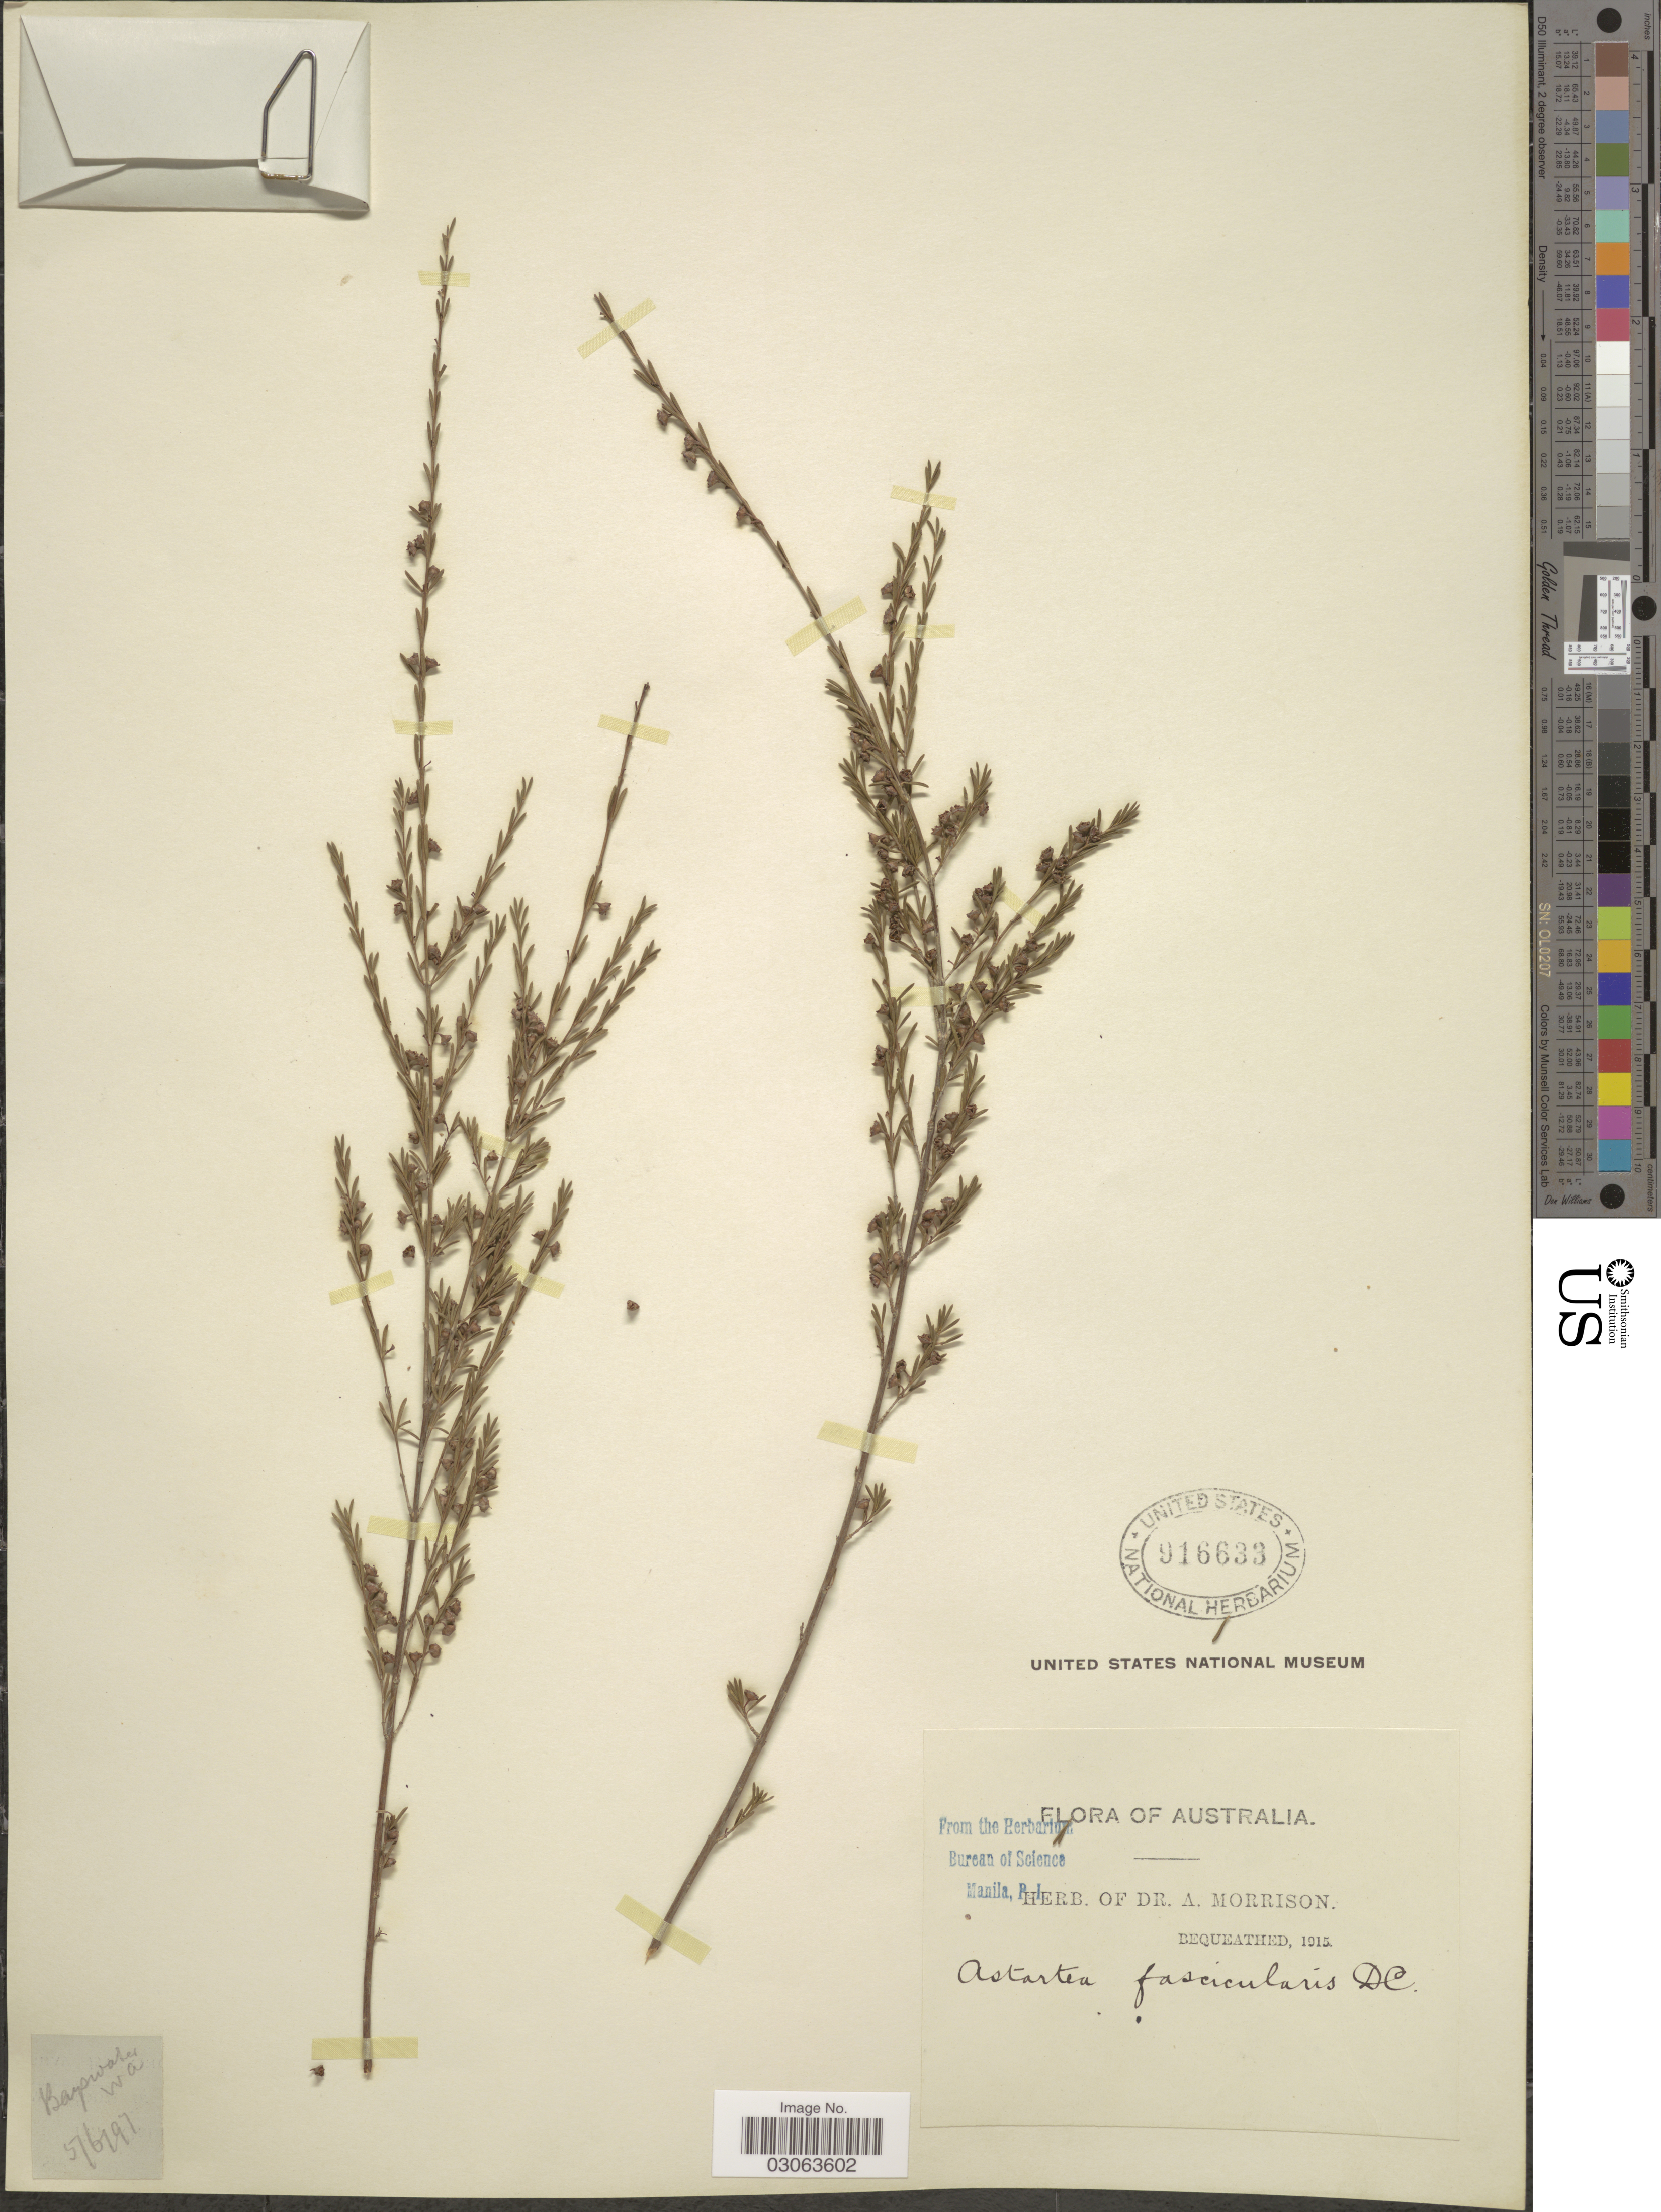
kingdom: Plantae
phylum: Tracheophyta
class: Magnoliopsida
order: Myrtales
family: Myrtaceae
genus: Astartea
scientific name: Astartea fascicularis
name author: (Labill.) A. Cunn. ex DC.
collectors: ex herb. Dr. A. Morrison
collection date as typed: Transcribed d/m/y: 5/6/97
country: Australia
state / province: Western Australia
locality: Bayswater. W. A.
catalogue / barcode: US 916633